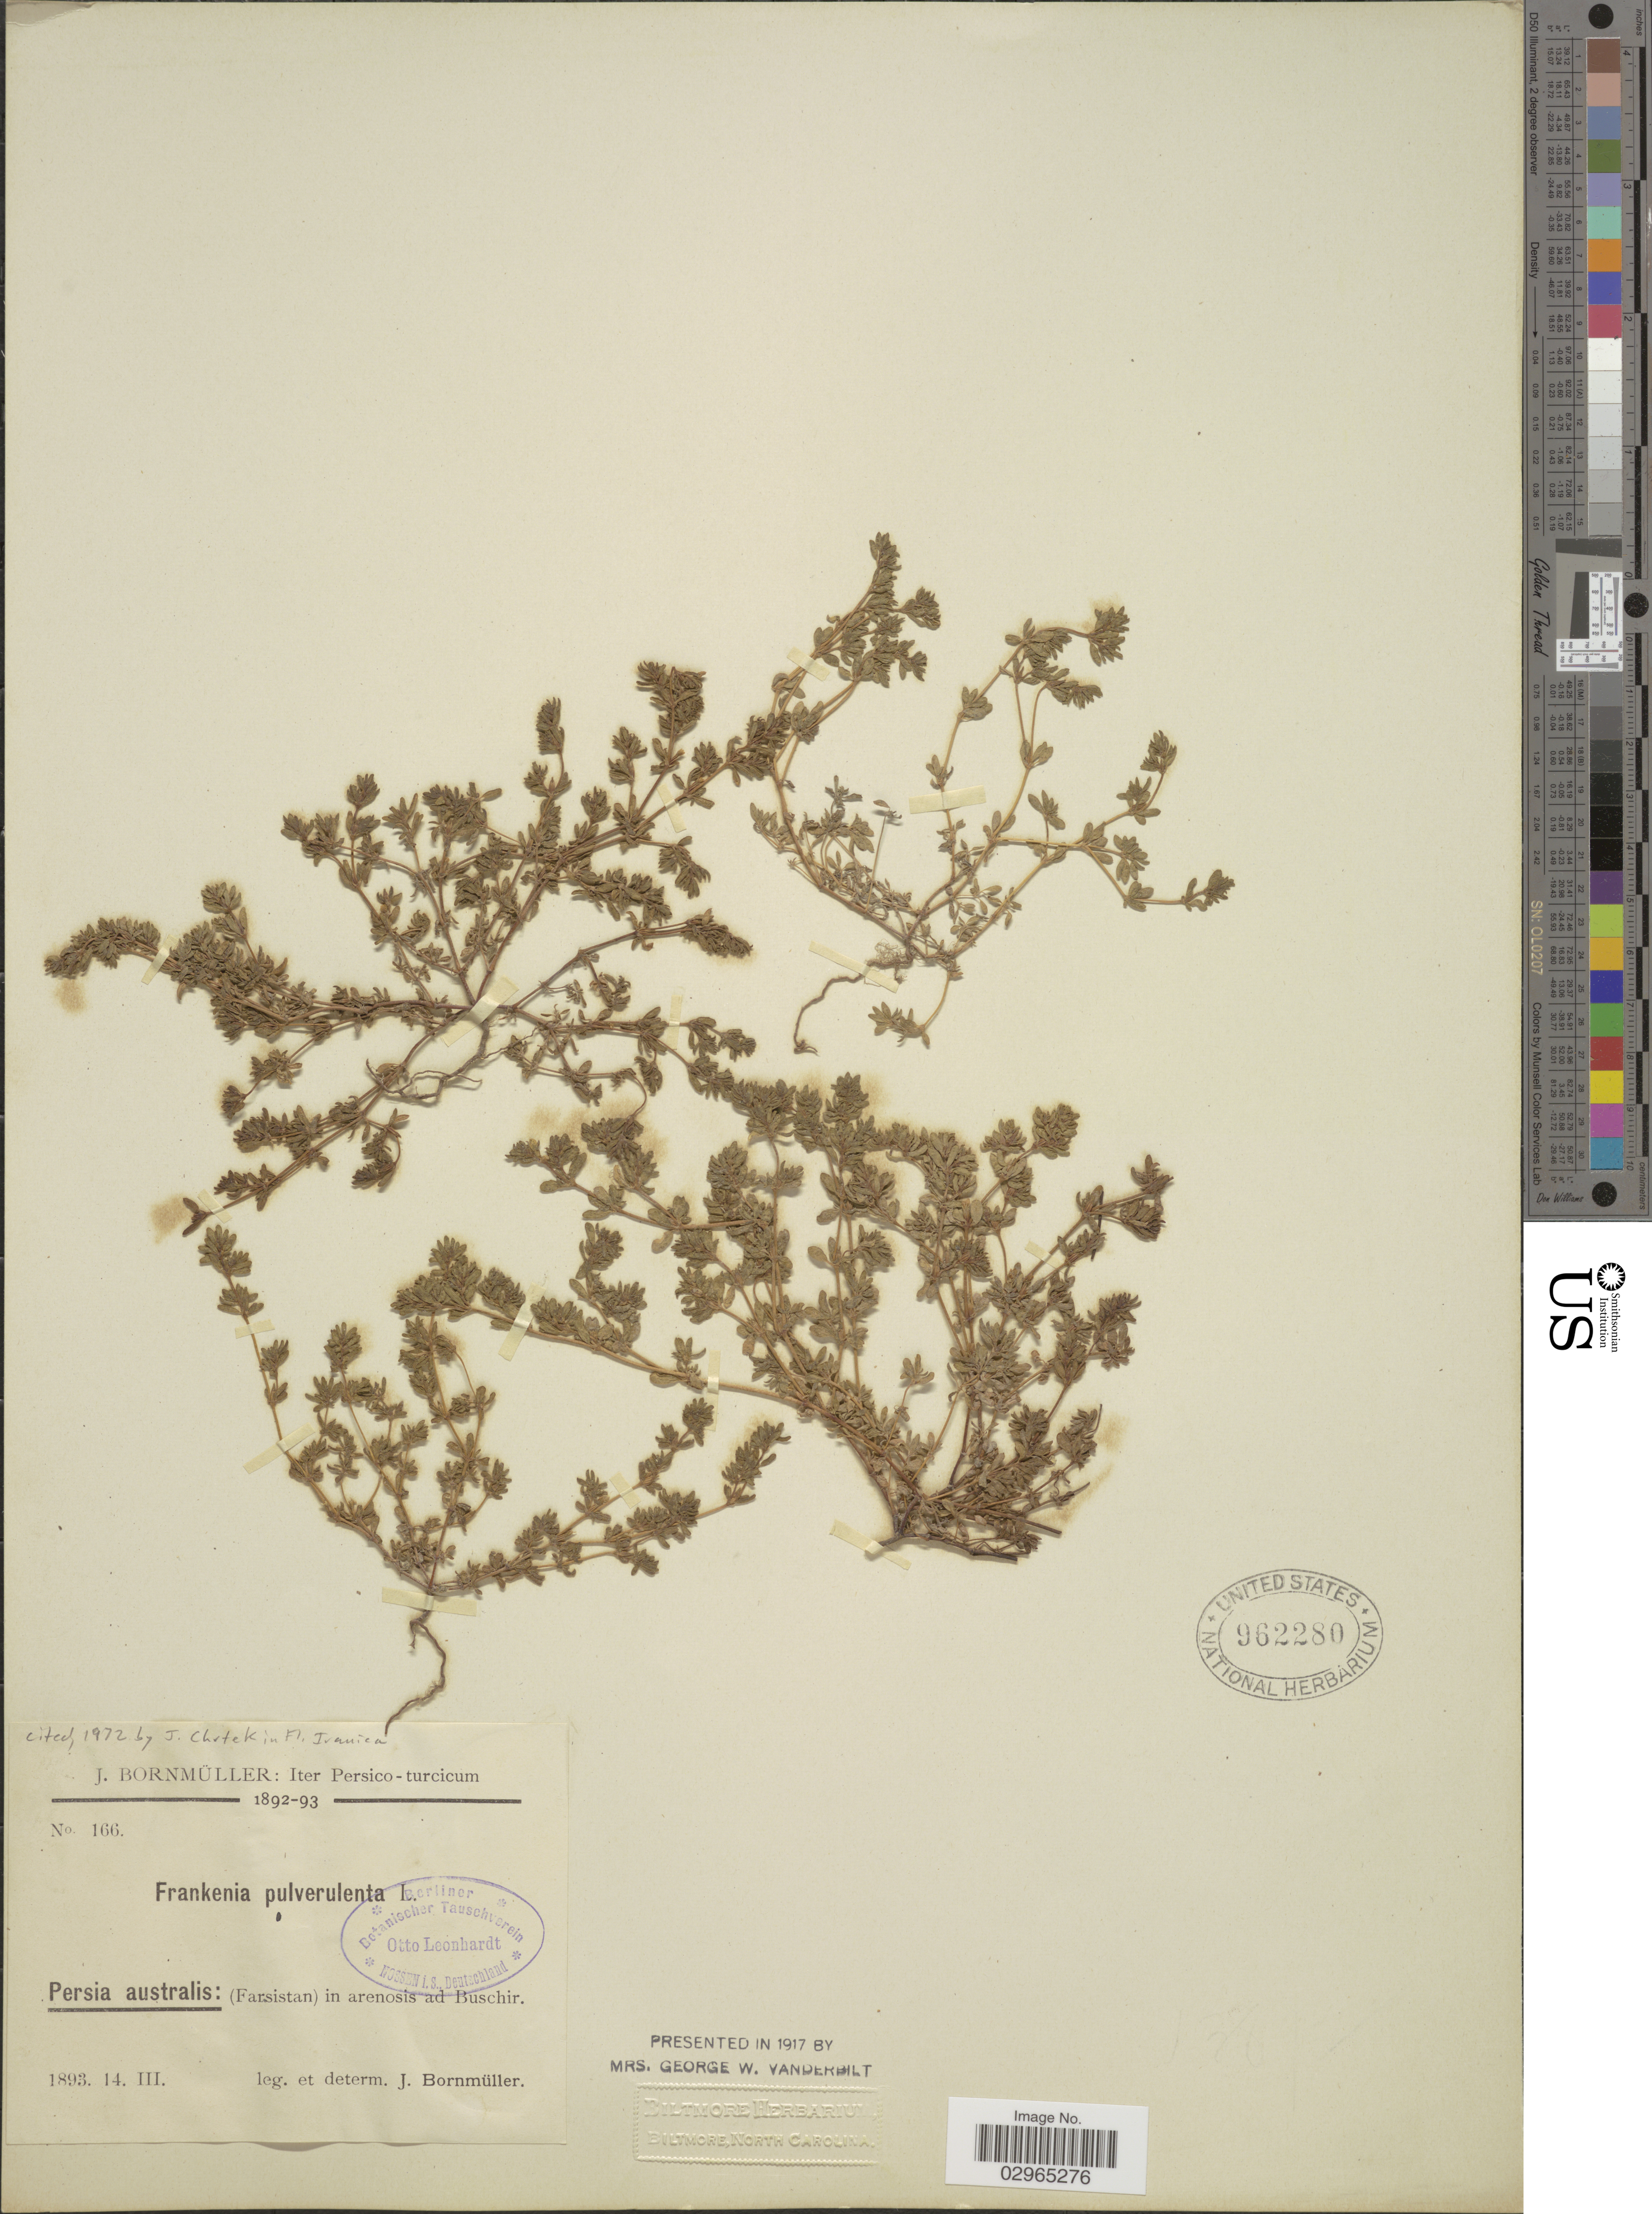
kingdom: Plantae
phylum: Tracheophyta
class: Magnoliopsida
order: Caryophyllales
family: Frankeniaceae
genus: Frankenia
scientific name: Frankenia pulverulenta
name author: L.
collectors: J. Bornmüller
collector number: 166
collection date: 1893-03-14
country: Iran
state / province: Fars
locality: Persia australis: (Farsistan) in arenosis ad Buschir.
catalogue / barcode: US 962280